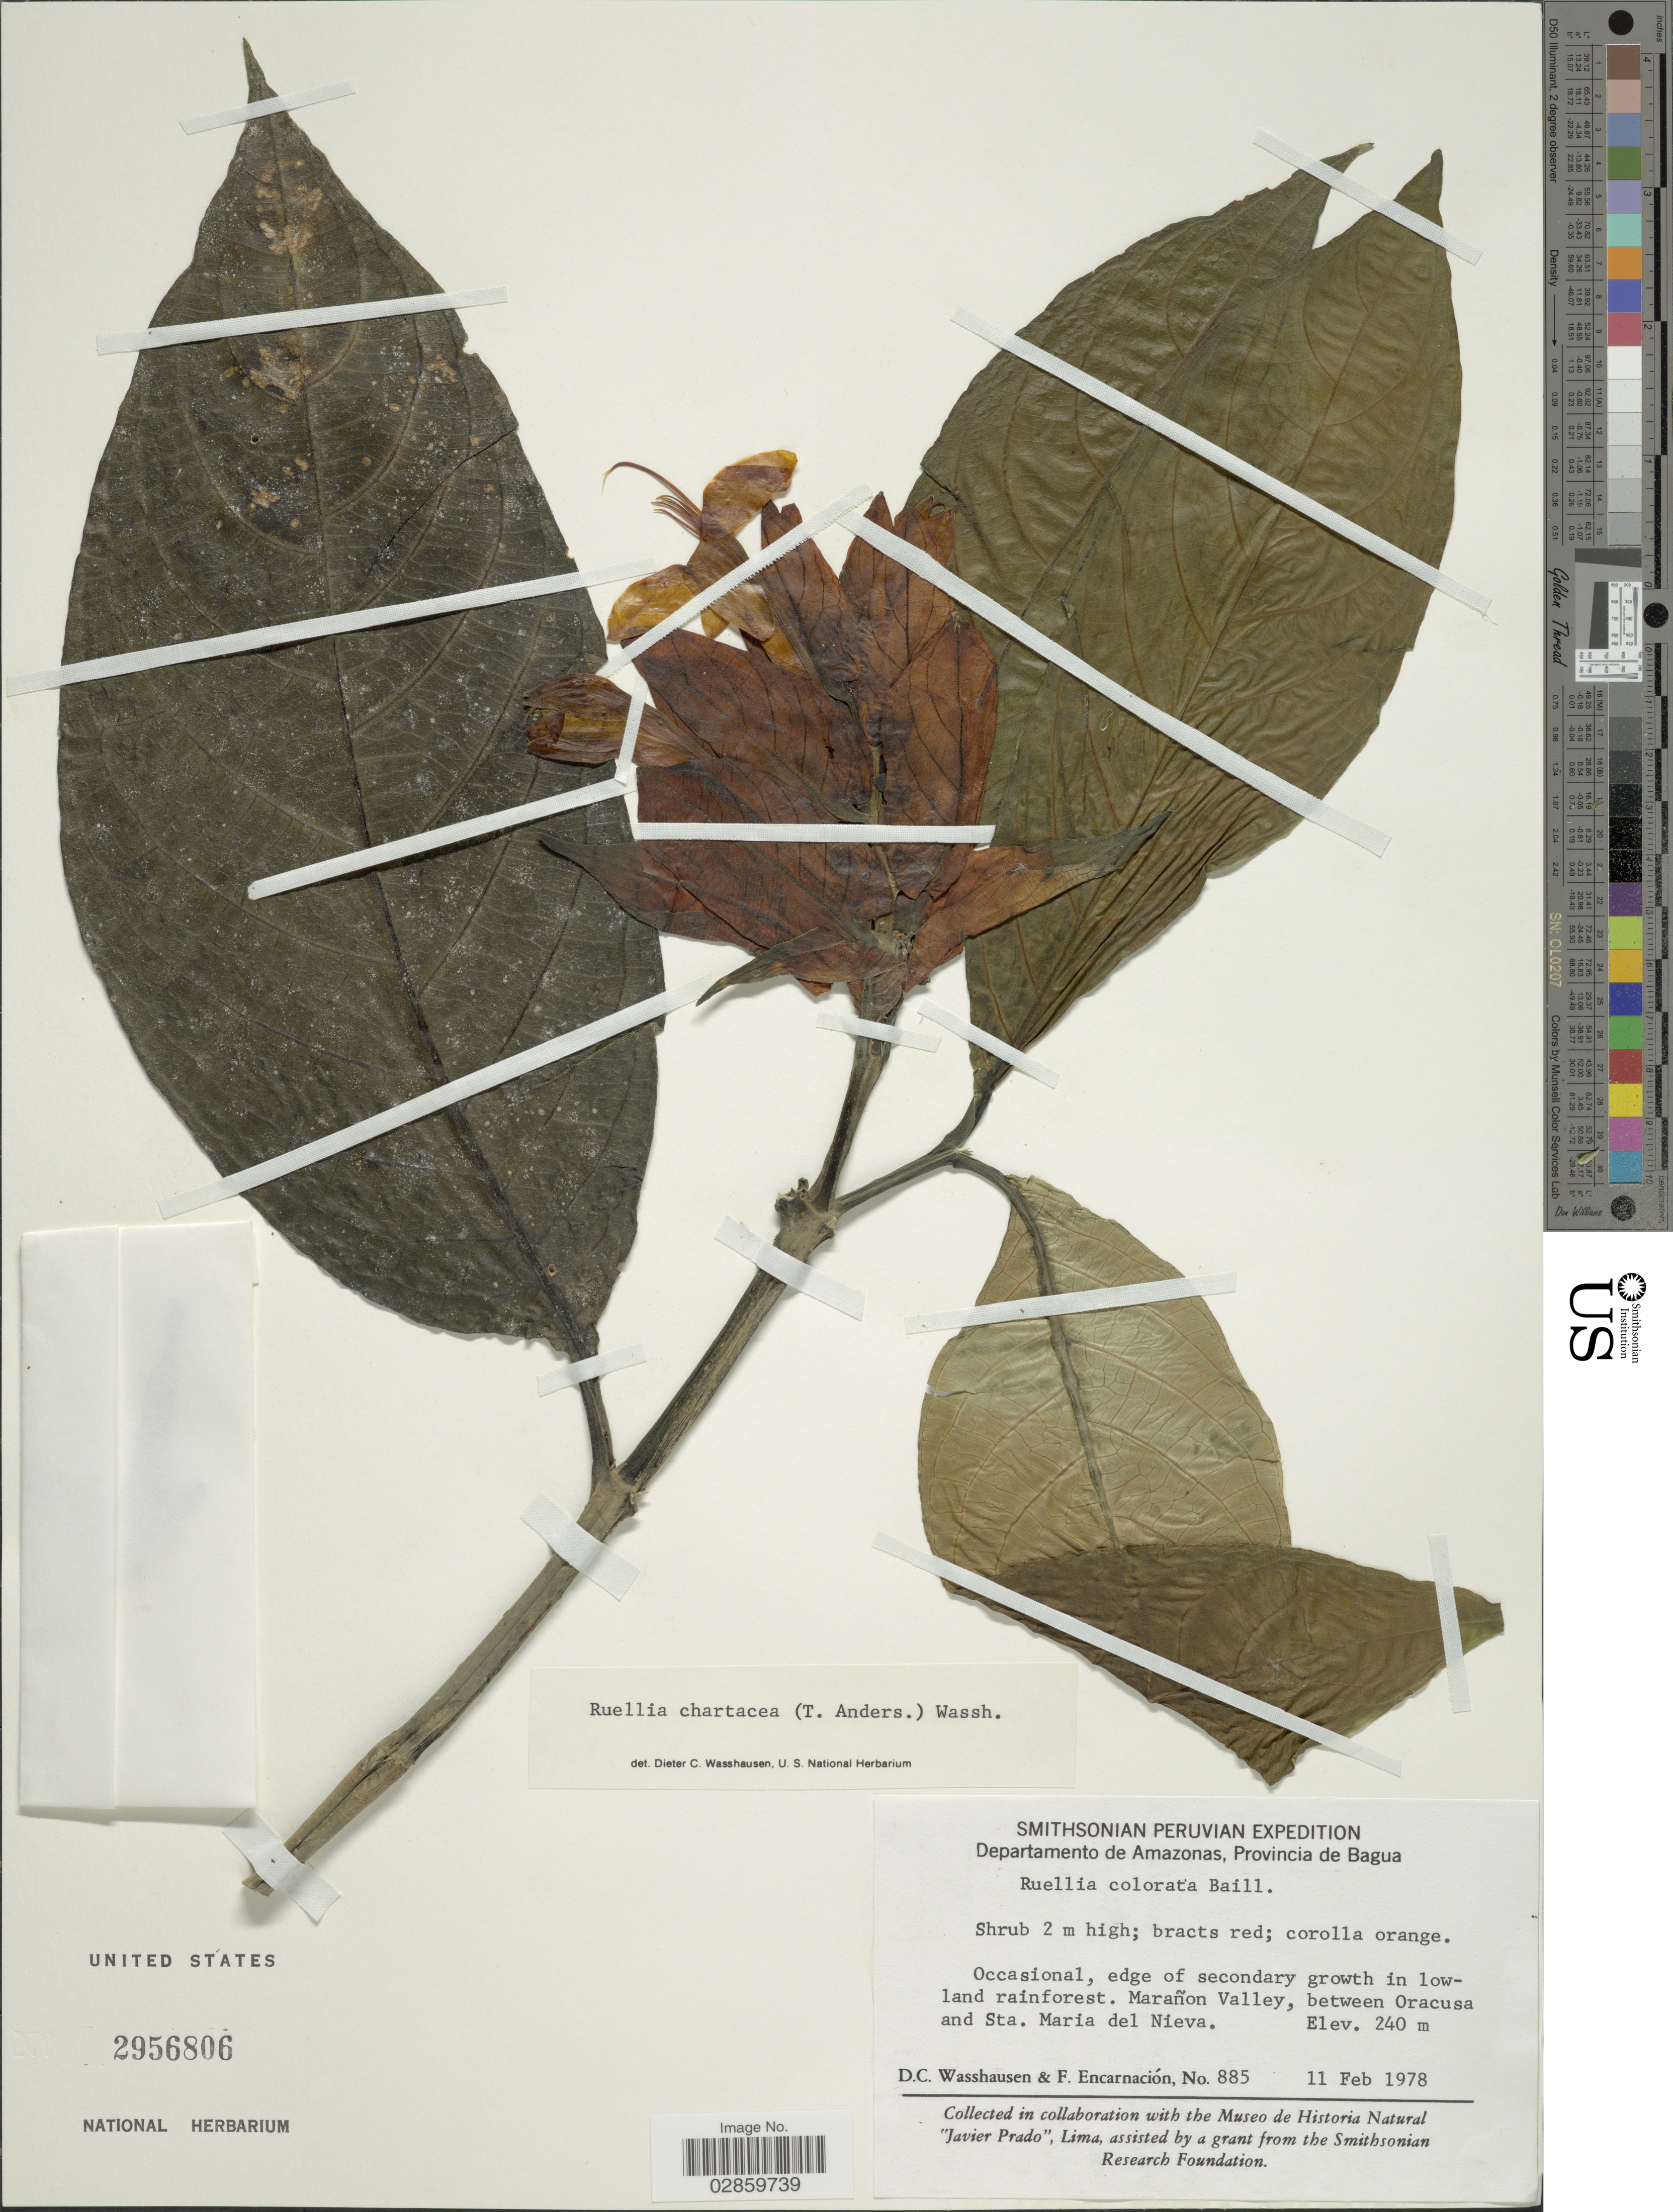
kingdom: Plantae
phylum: Tracheophyta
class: Magnoliopsida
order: Lamiales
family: Acanthaceae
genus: Ruellia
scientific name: Ruellia chartacea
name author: (T. Anderson) Wassh.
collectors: D. C. Wasshausen & F. Encarnación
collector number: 885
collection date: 1978-02-11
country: Peru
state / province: Amazonas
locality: Departamento de Amazonas, Provincia de Bagua. Marañon Valley, between Oracusa and Sta. Maria del Nieva.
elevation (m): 240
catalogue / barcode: US 2956806